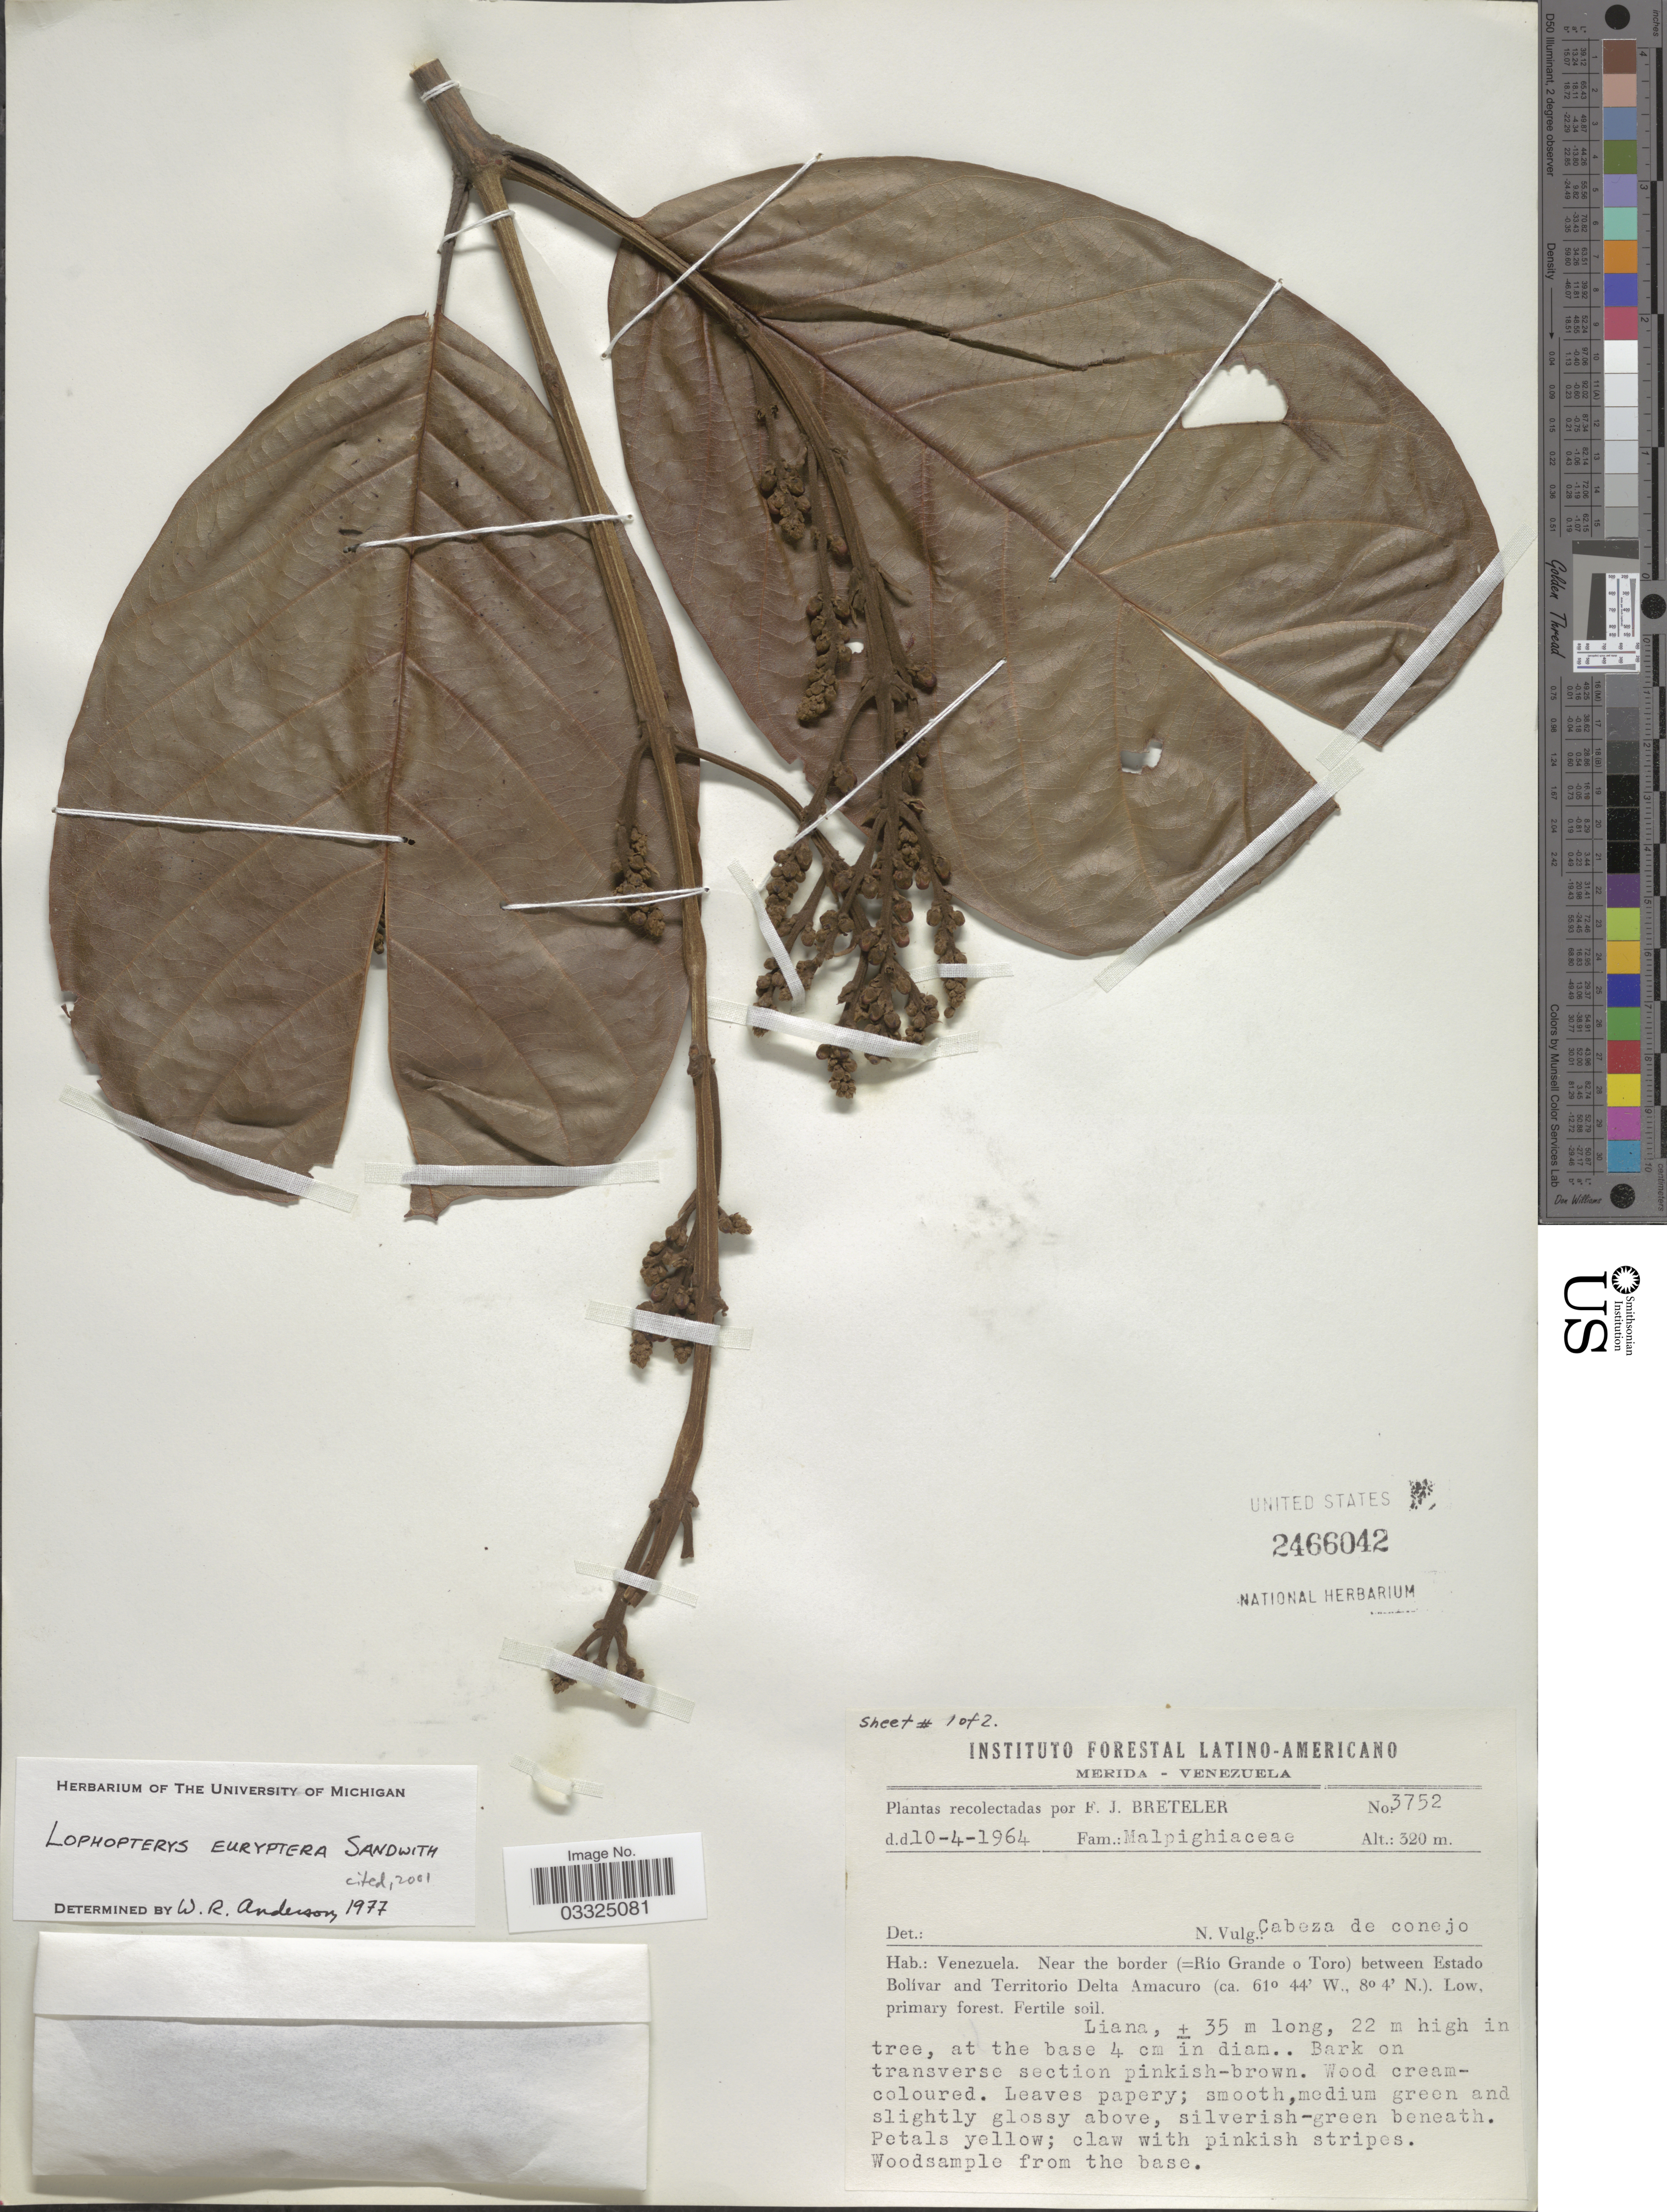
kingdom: Plantae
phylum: Tracheophyta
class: Magnoliopsida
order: Malpighiales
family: Malpighiaceae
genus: Lophopterys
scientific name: Lophopterys euryptera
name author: Sandwith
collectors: F. J. Breteler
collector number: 3752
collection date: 1964-04-10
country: Venezuela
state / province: Bolivar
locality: Near the border (=Río Grande o Toro) between Estado Bolívar and Territorio Delta Amacuro.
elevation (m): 320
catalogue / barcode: US 2466042